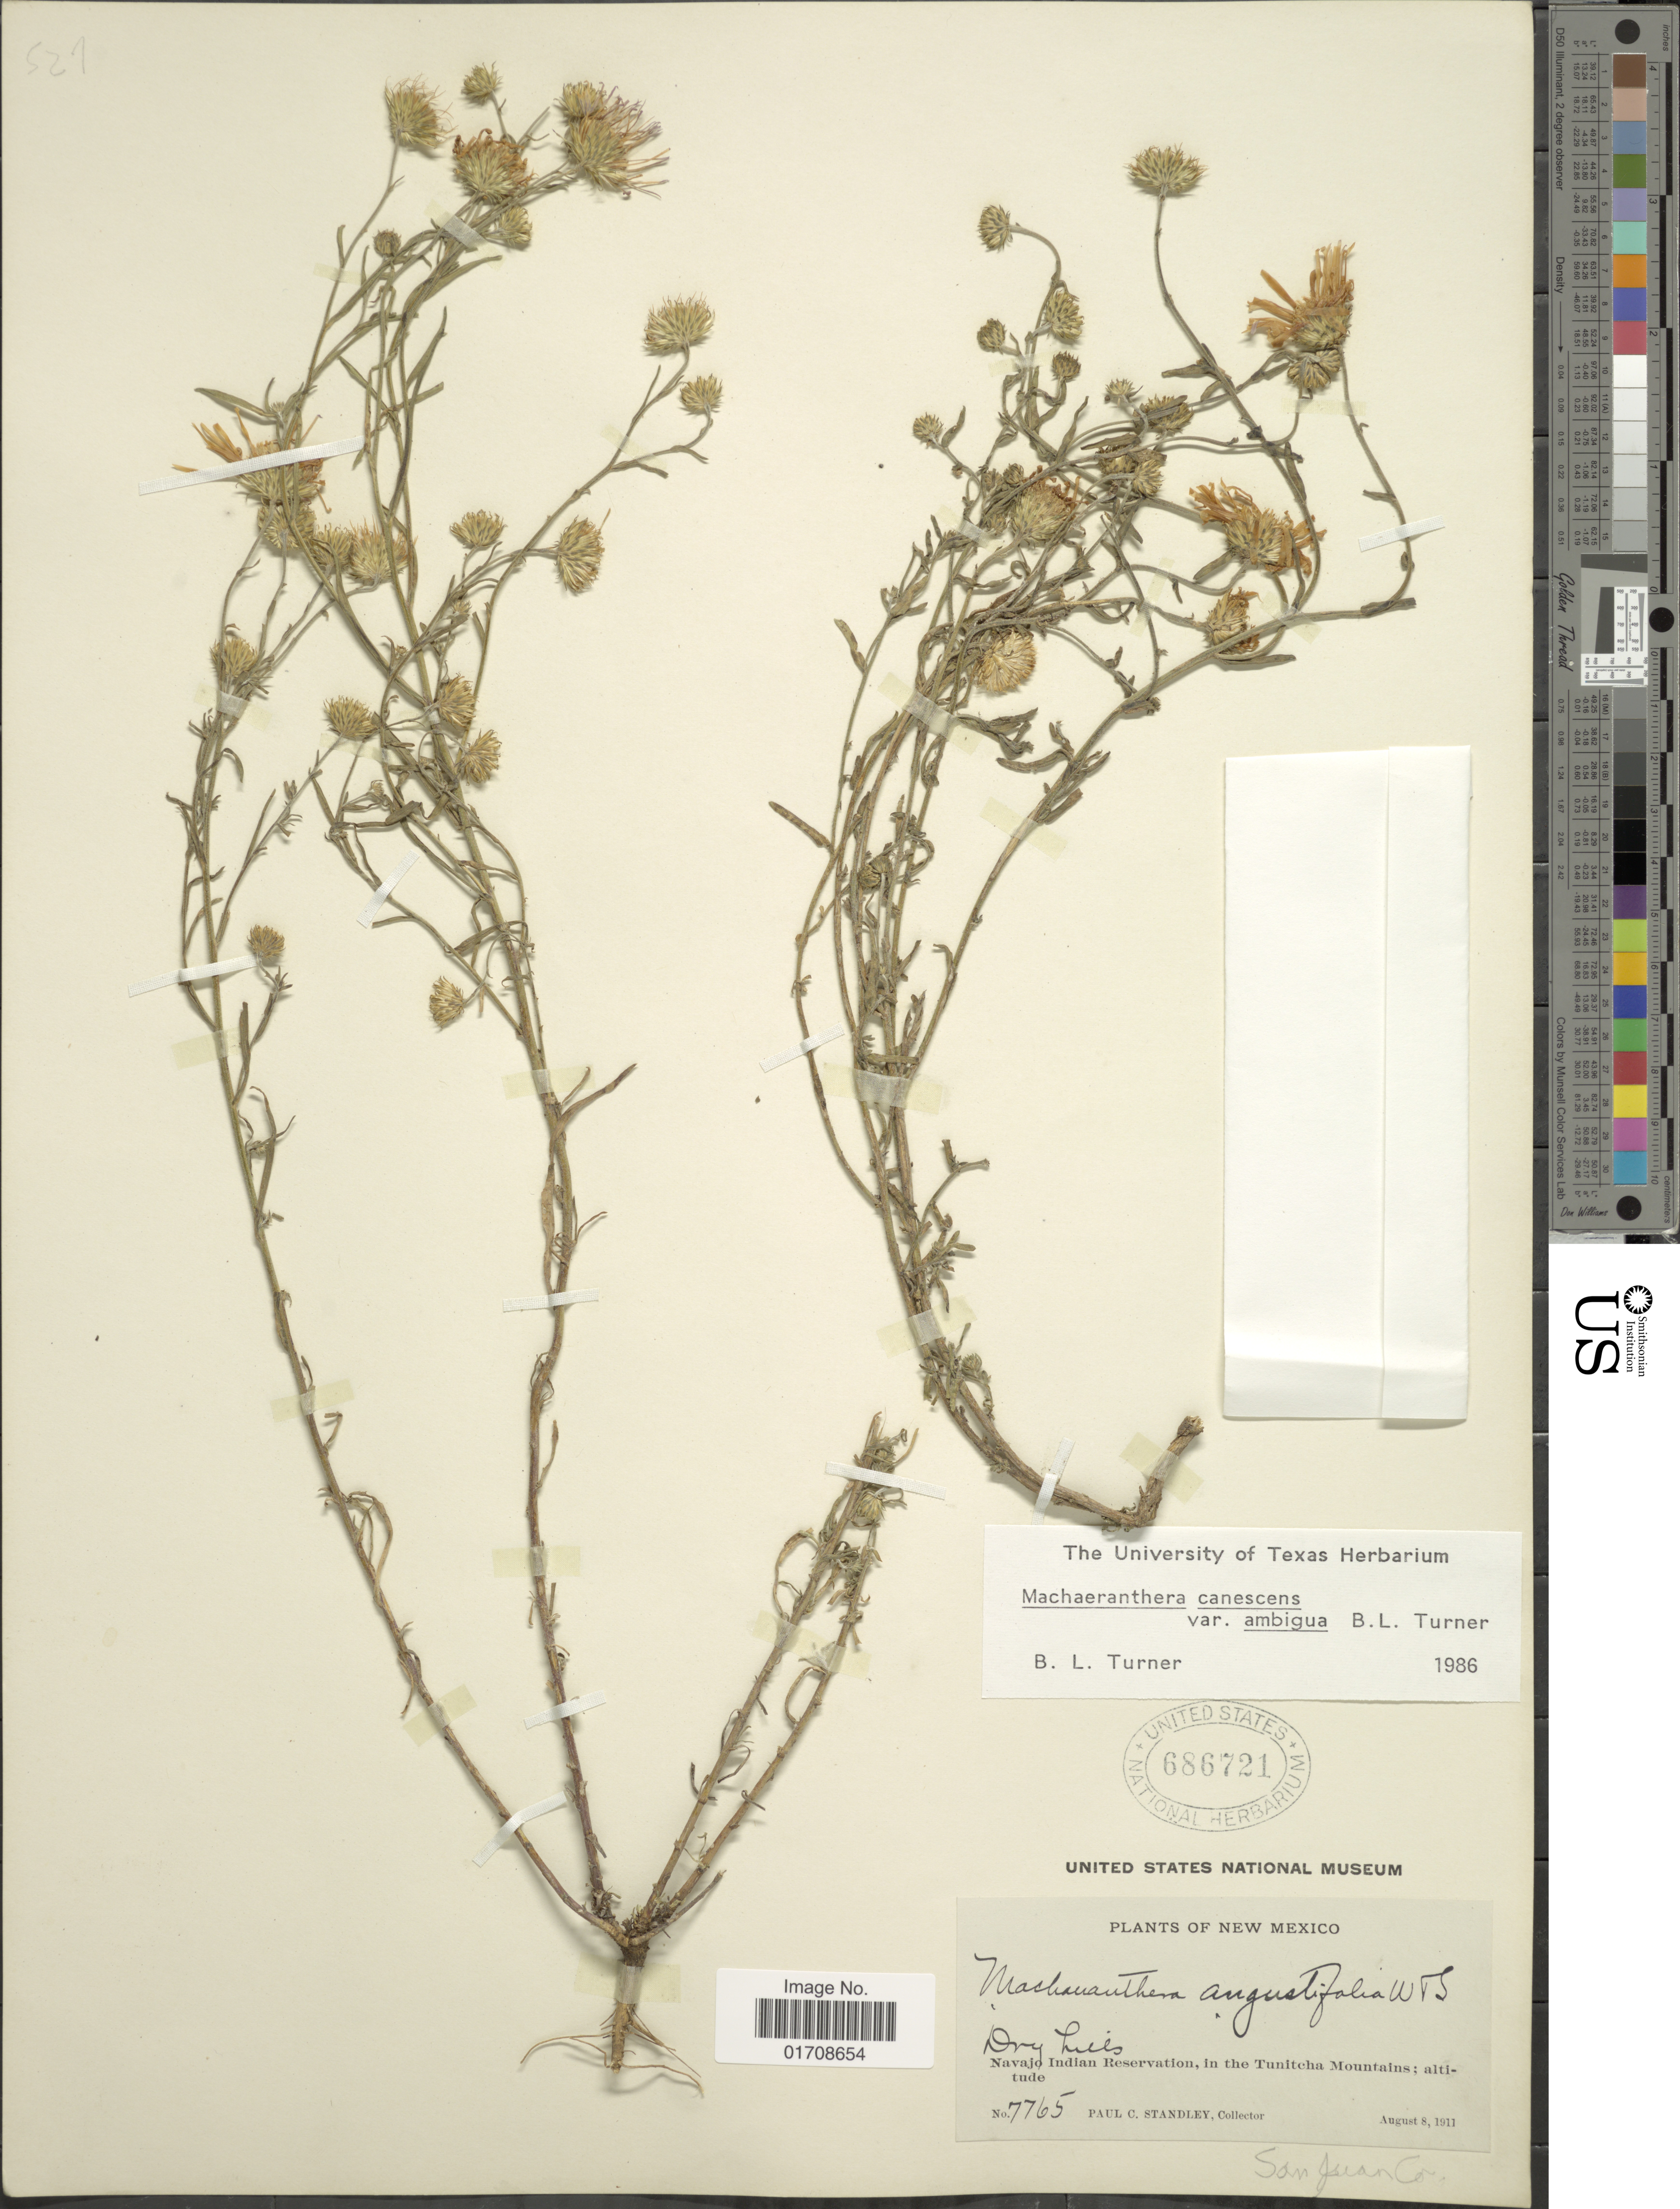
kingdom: Plantae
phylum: Tracheophyta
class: Magnoliopsida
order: Asterales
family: Asteraceae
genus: Machaeranthera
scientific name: Machaeranthera canescens var. ambigua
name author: (B.L. Turner) B.L. Turner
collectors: P. C. Standley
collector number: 7765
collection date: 1911-08-08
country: United States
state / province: New Mexico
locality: Navajo Indian Reservation, in the Tunitcha Mountains, San Juan Co.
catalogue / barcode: US 686721